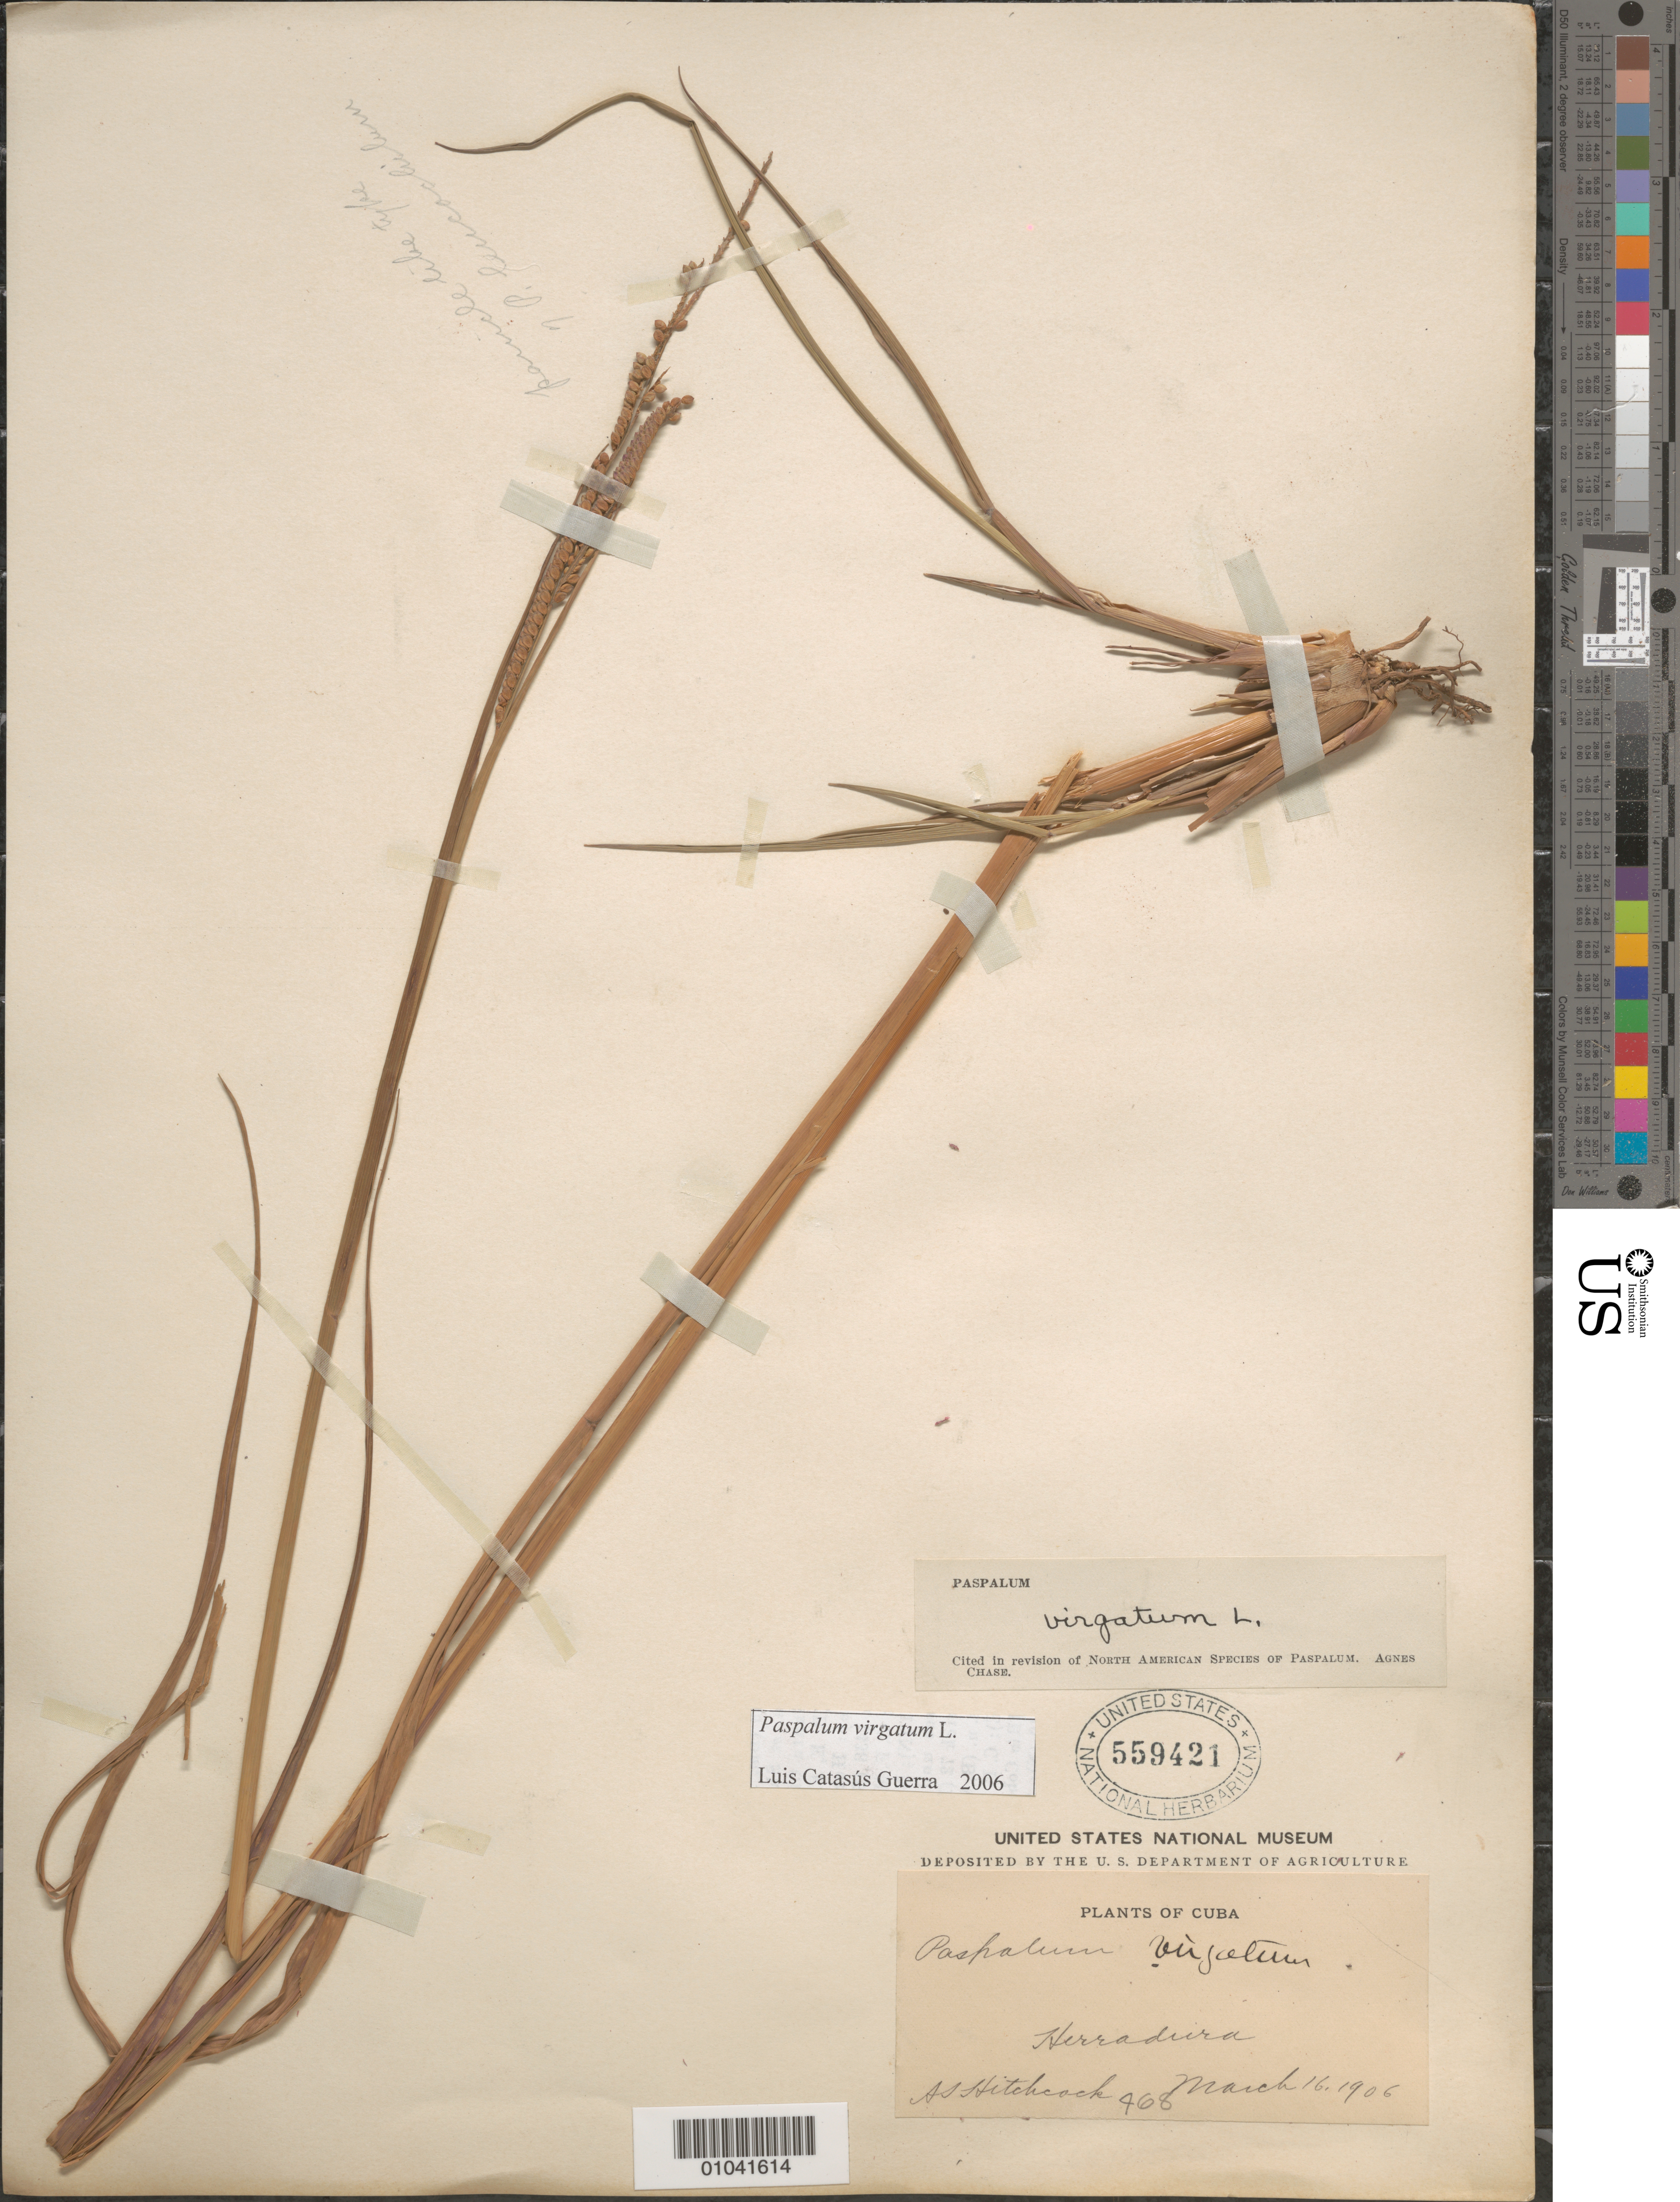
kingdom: Plantae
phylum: Tracheophyta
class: Liliopsida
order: Poales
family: Poaceae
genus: Paspalum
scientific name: Paspalum virgatum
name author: L.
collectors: A. S. Hitchcock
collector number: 468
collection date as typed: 16 Mar 1906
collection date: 1906-03-16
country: Cuba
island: Cuba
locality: Herradura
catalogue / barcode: US 559421